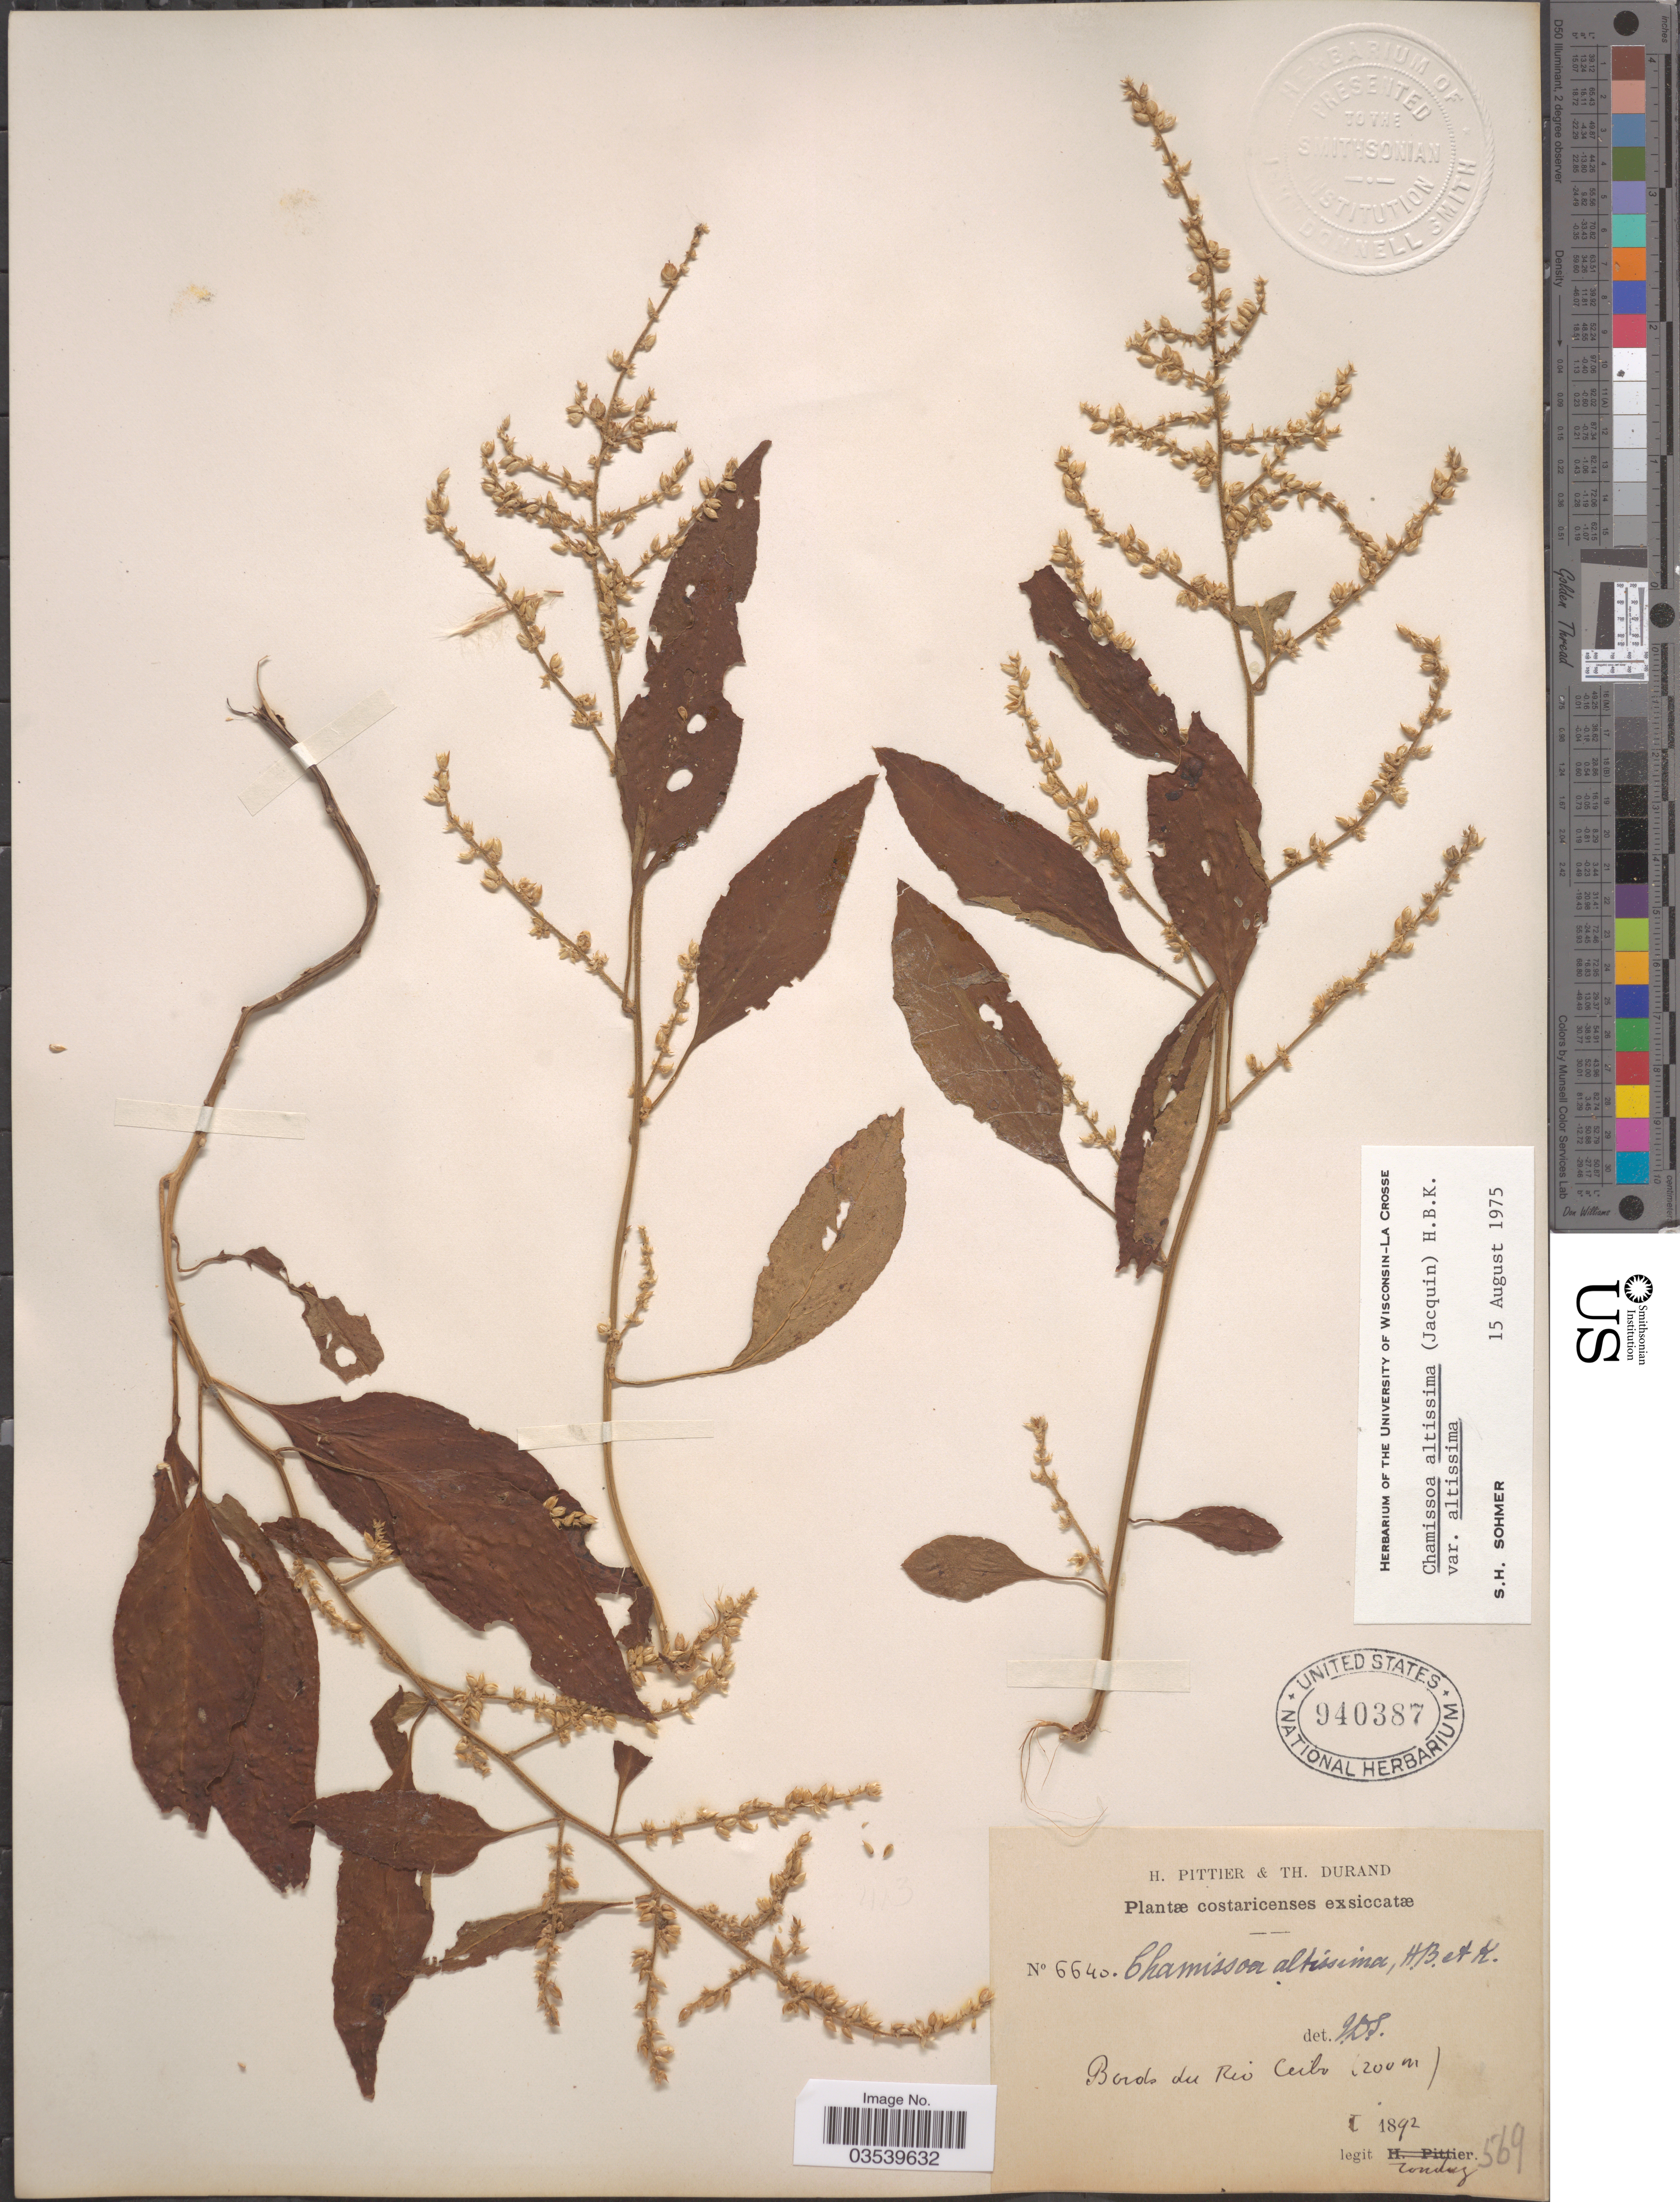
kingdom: Plantae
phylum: Tracheophyta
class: Magnoliopsida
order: Caryophyllales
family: Amaranthaceae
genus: Chamissoa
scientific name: Chamissoa altissima var. altissima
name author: (Jacq.) Kunth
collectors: Tonduz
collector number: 569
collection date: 1892-01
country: Costa Rica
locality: Bords du Rio Ceibo.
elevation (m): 200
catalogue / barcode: US 940387